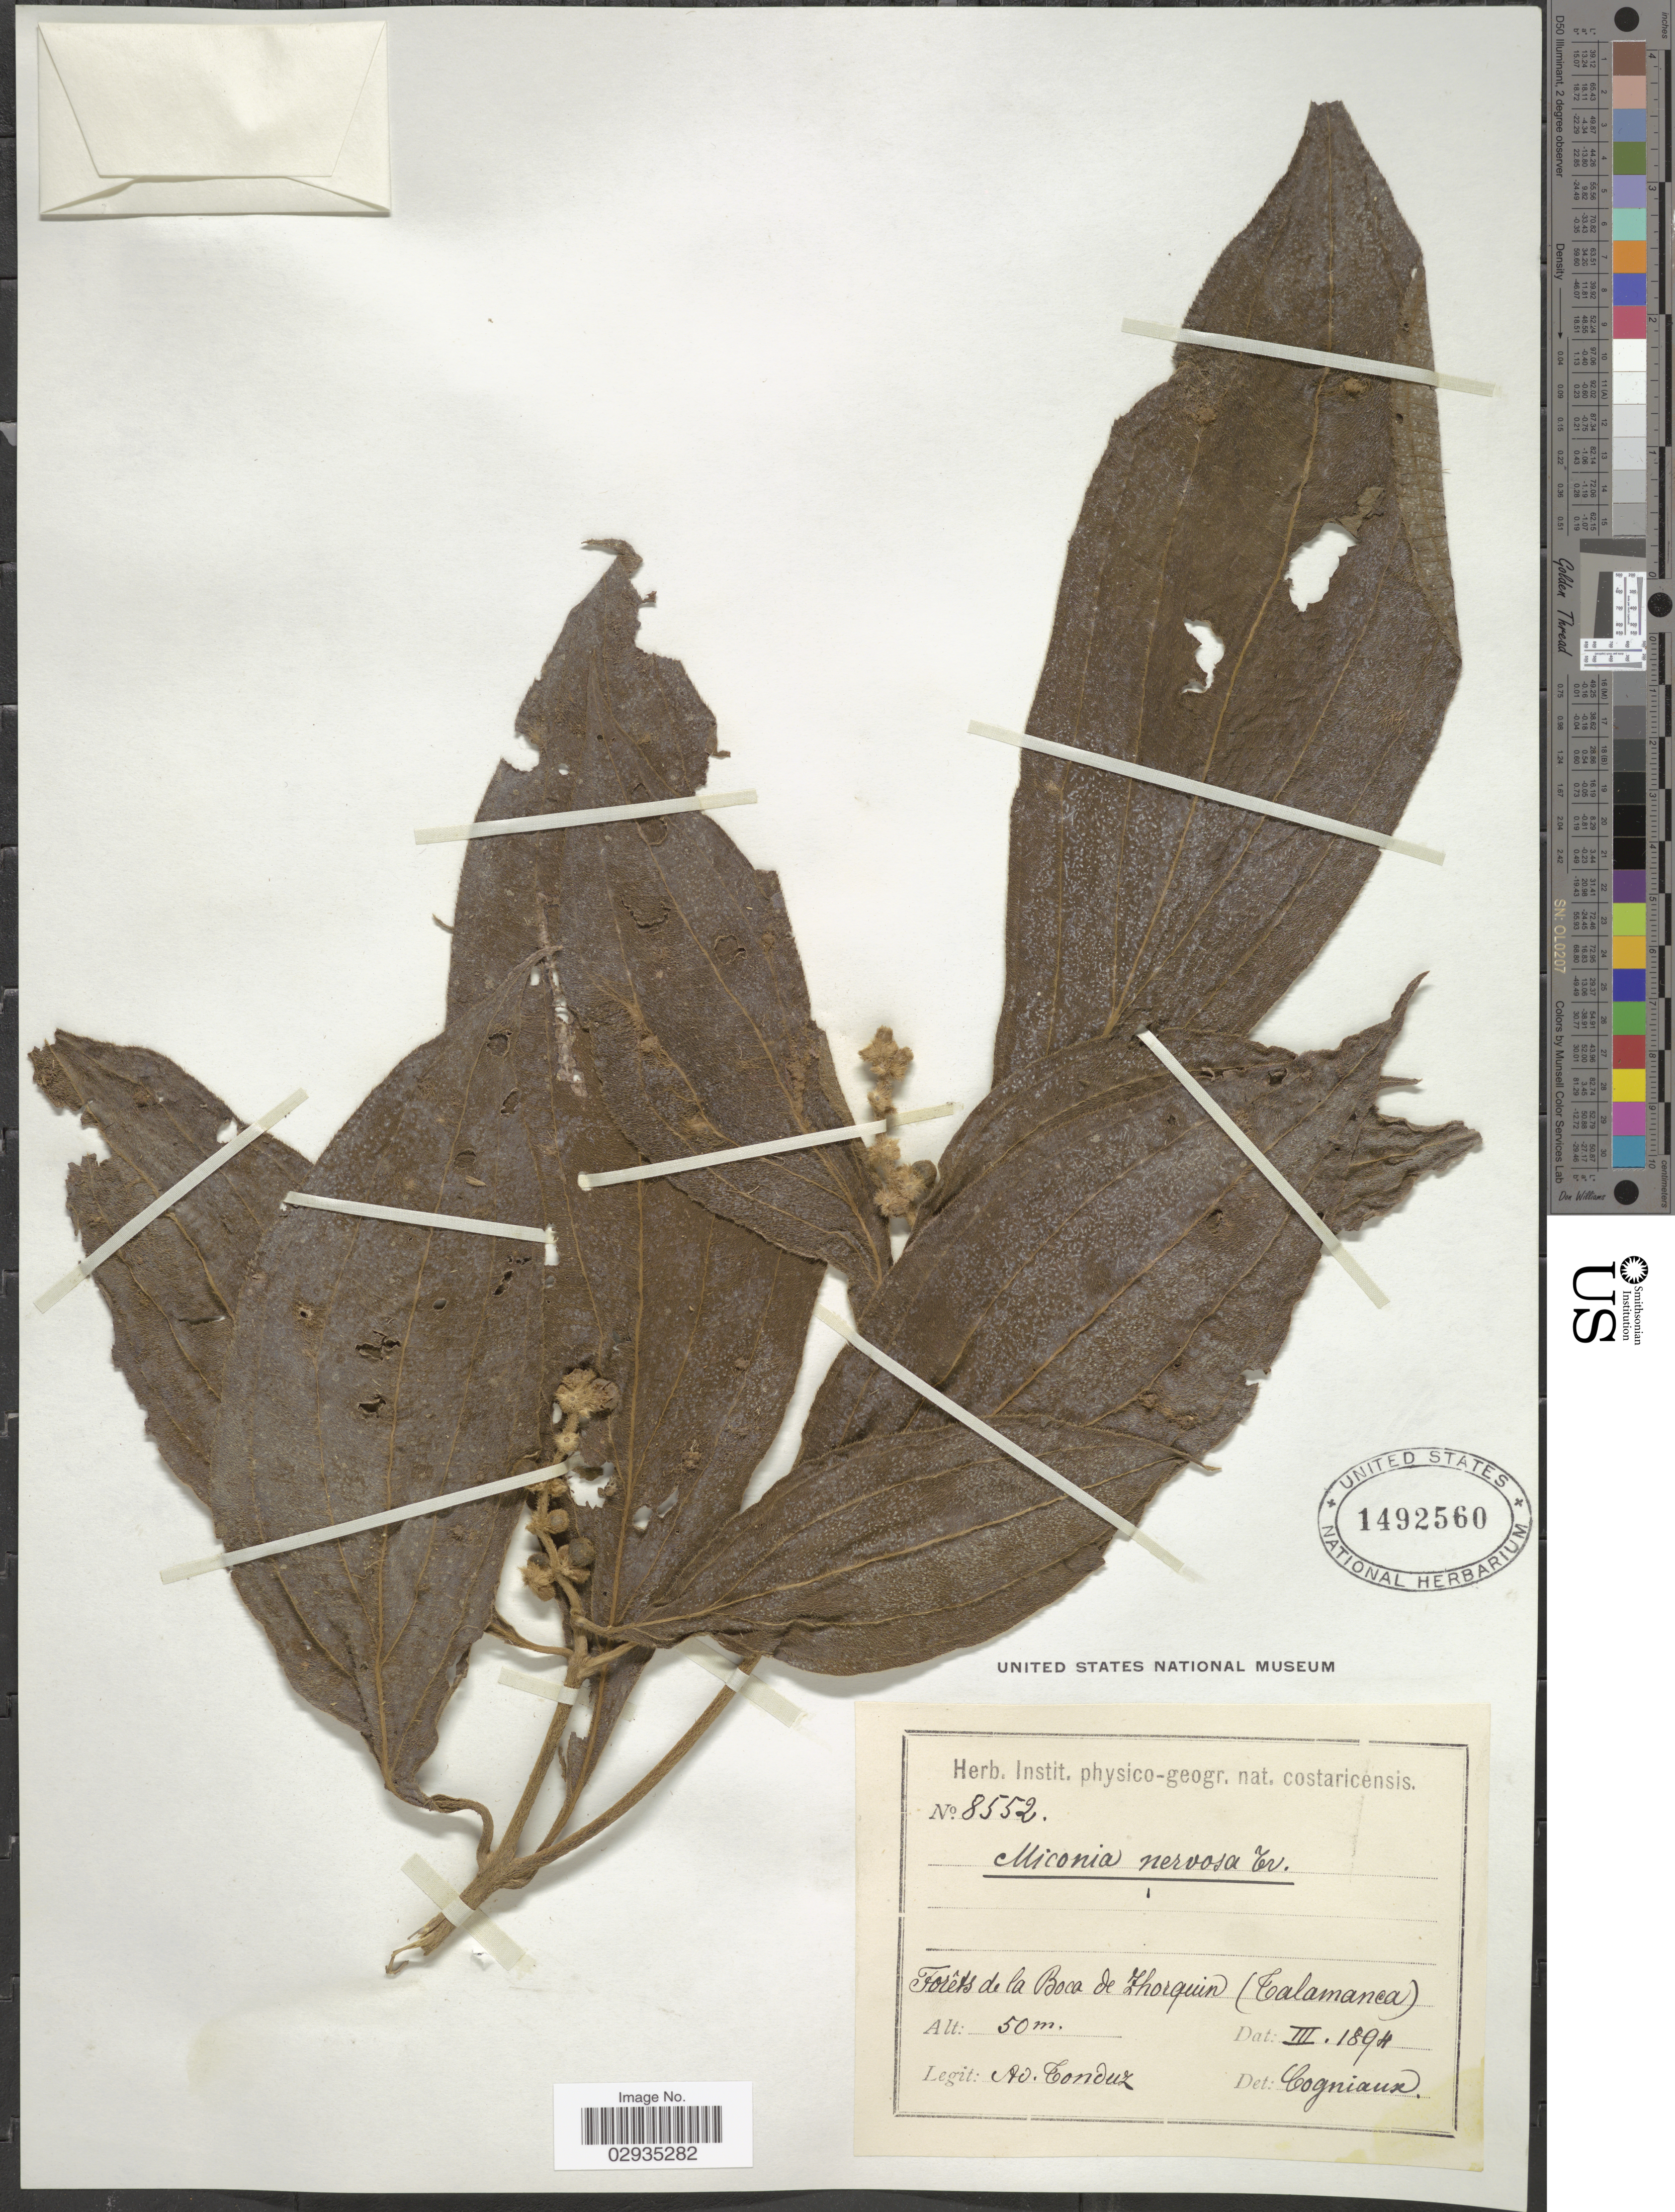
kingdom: Plantae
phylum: Tracheophyta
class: Magnoliopsida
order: Myrtales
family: Melastomataceae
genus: Miconia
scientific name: Miconia nervosa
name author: (Sm.) Triana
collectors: A. Tonduz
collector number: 8552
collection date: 1894-03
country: Costa Rica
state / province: Limón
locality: Forêts de la Boca de Zhorquin (Talamanca).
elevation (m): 50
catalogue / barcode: US 1492560